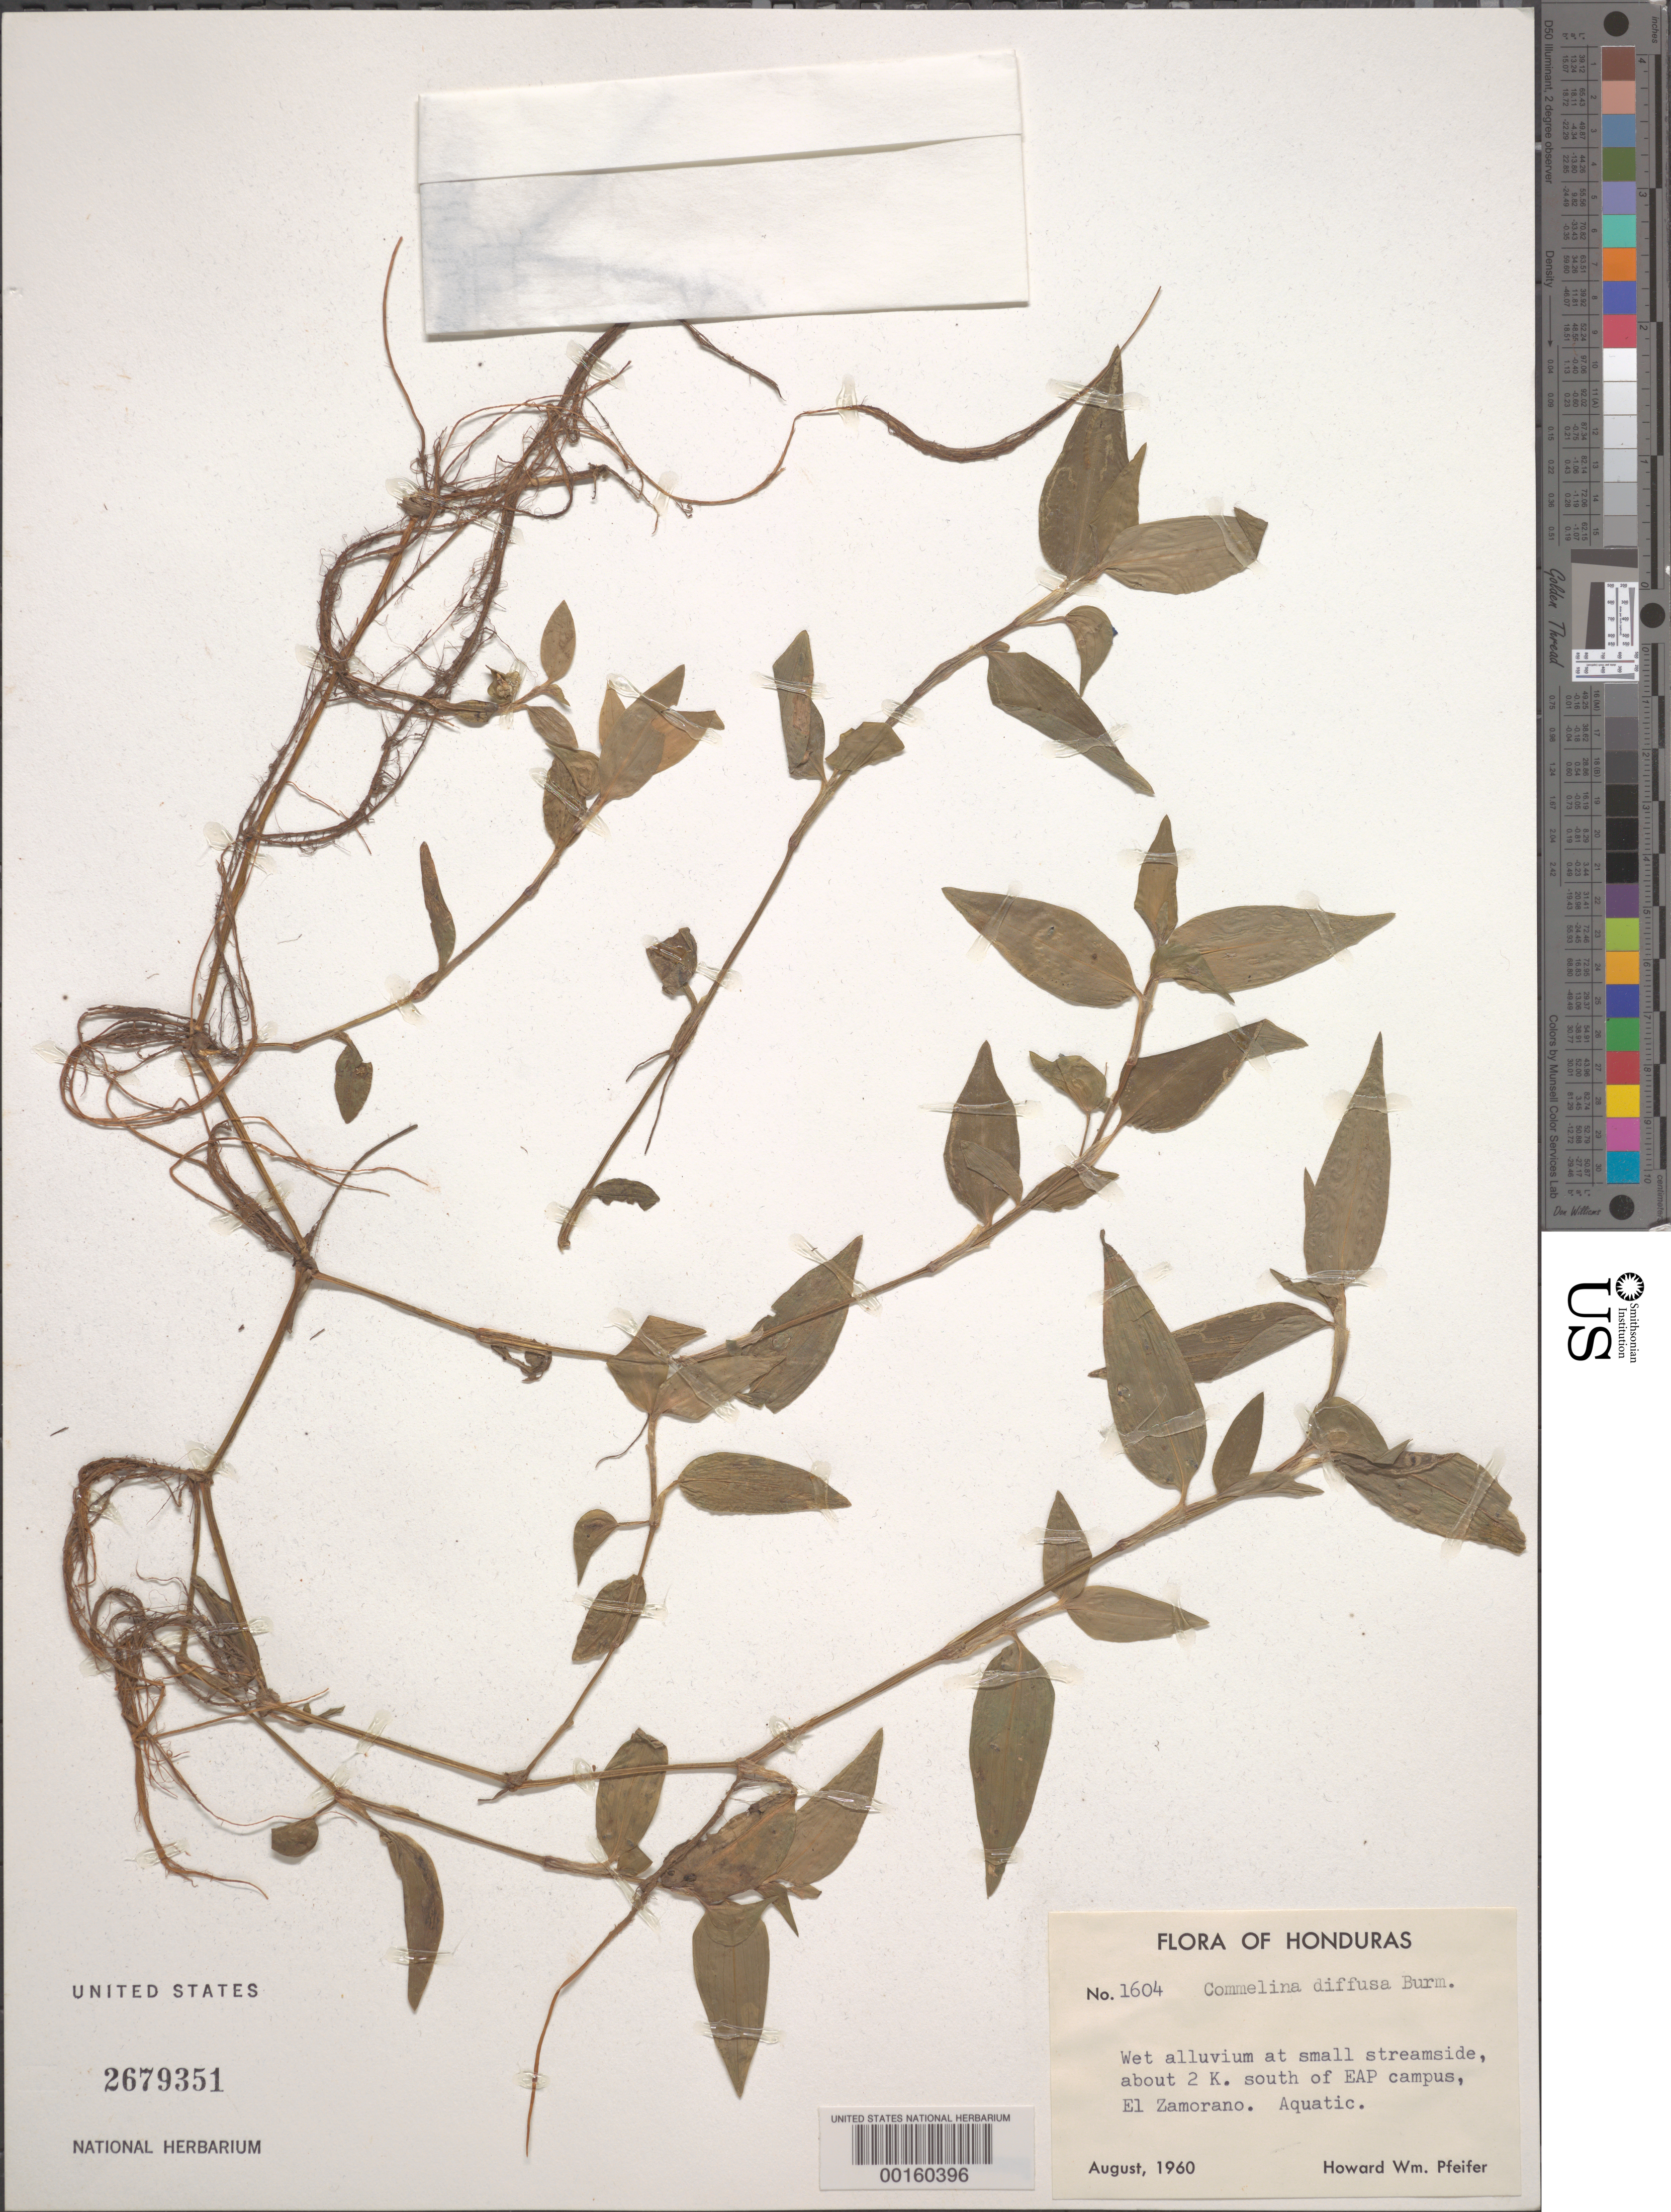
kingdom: Plantae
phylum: Tracheophyta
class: Liliopsida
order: Commelinales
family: Commelinaceae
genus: Commelina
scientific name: Commelina diffusa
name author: Burm. f.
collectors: H. H. Pfeiffer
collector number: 1604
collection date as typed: Aug 1960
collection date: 1960-08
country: Honduras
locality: El Zamorano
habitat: Wet soil; at streamside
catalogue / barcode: US 2679351